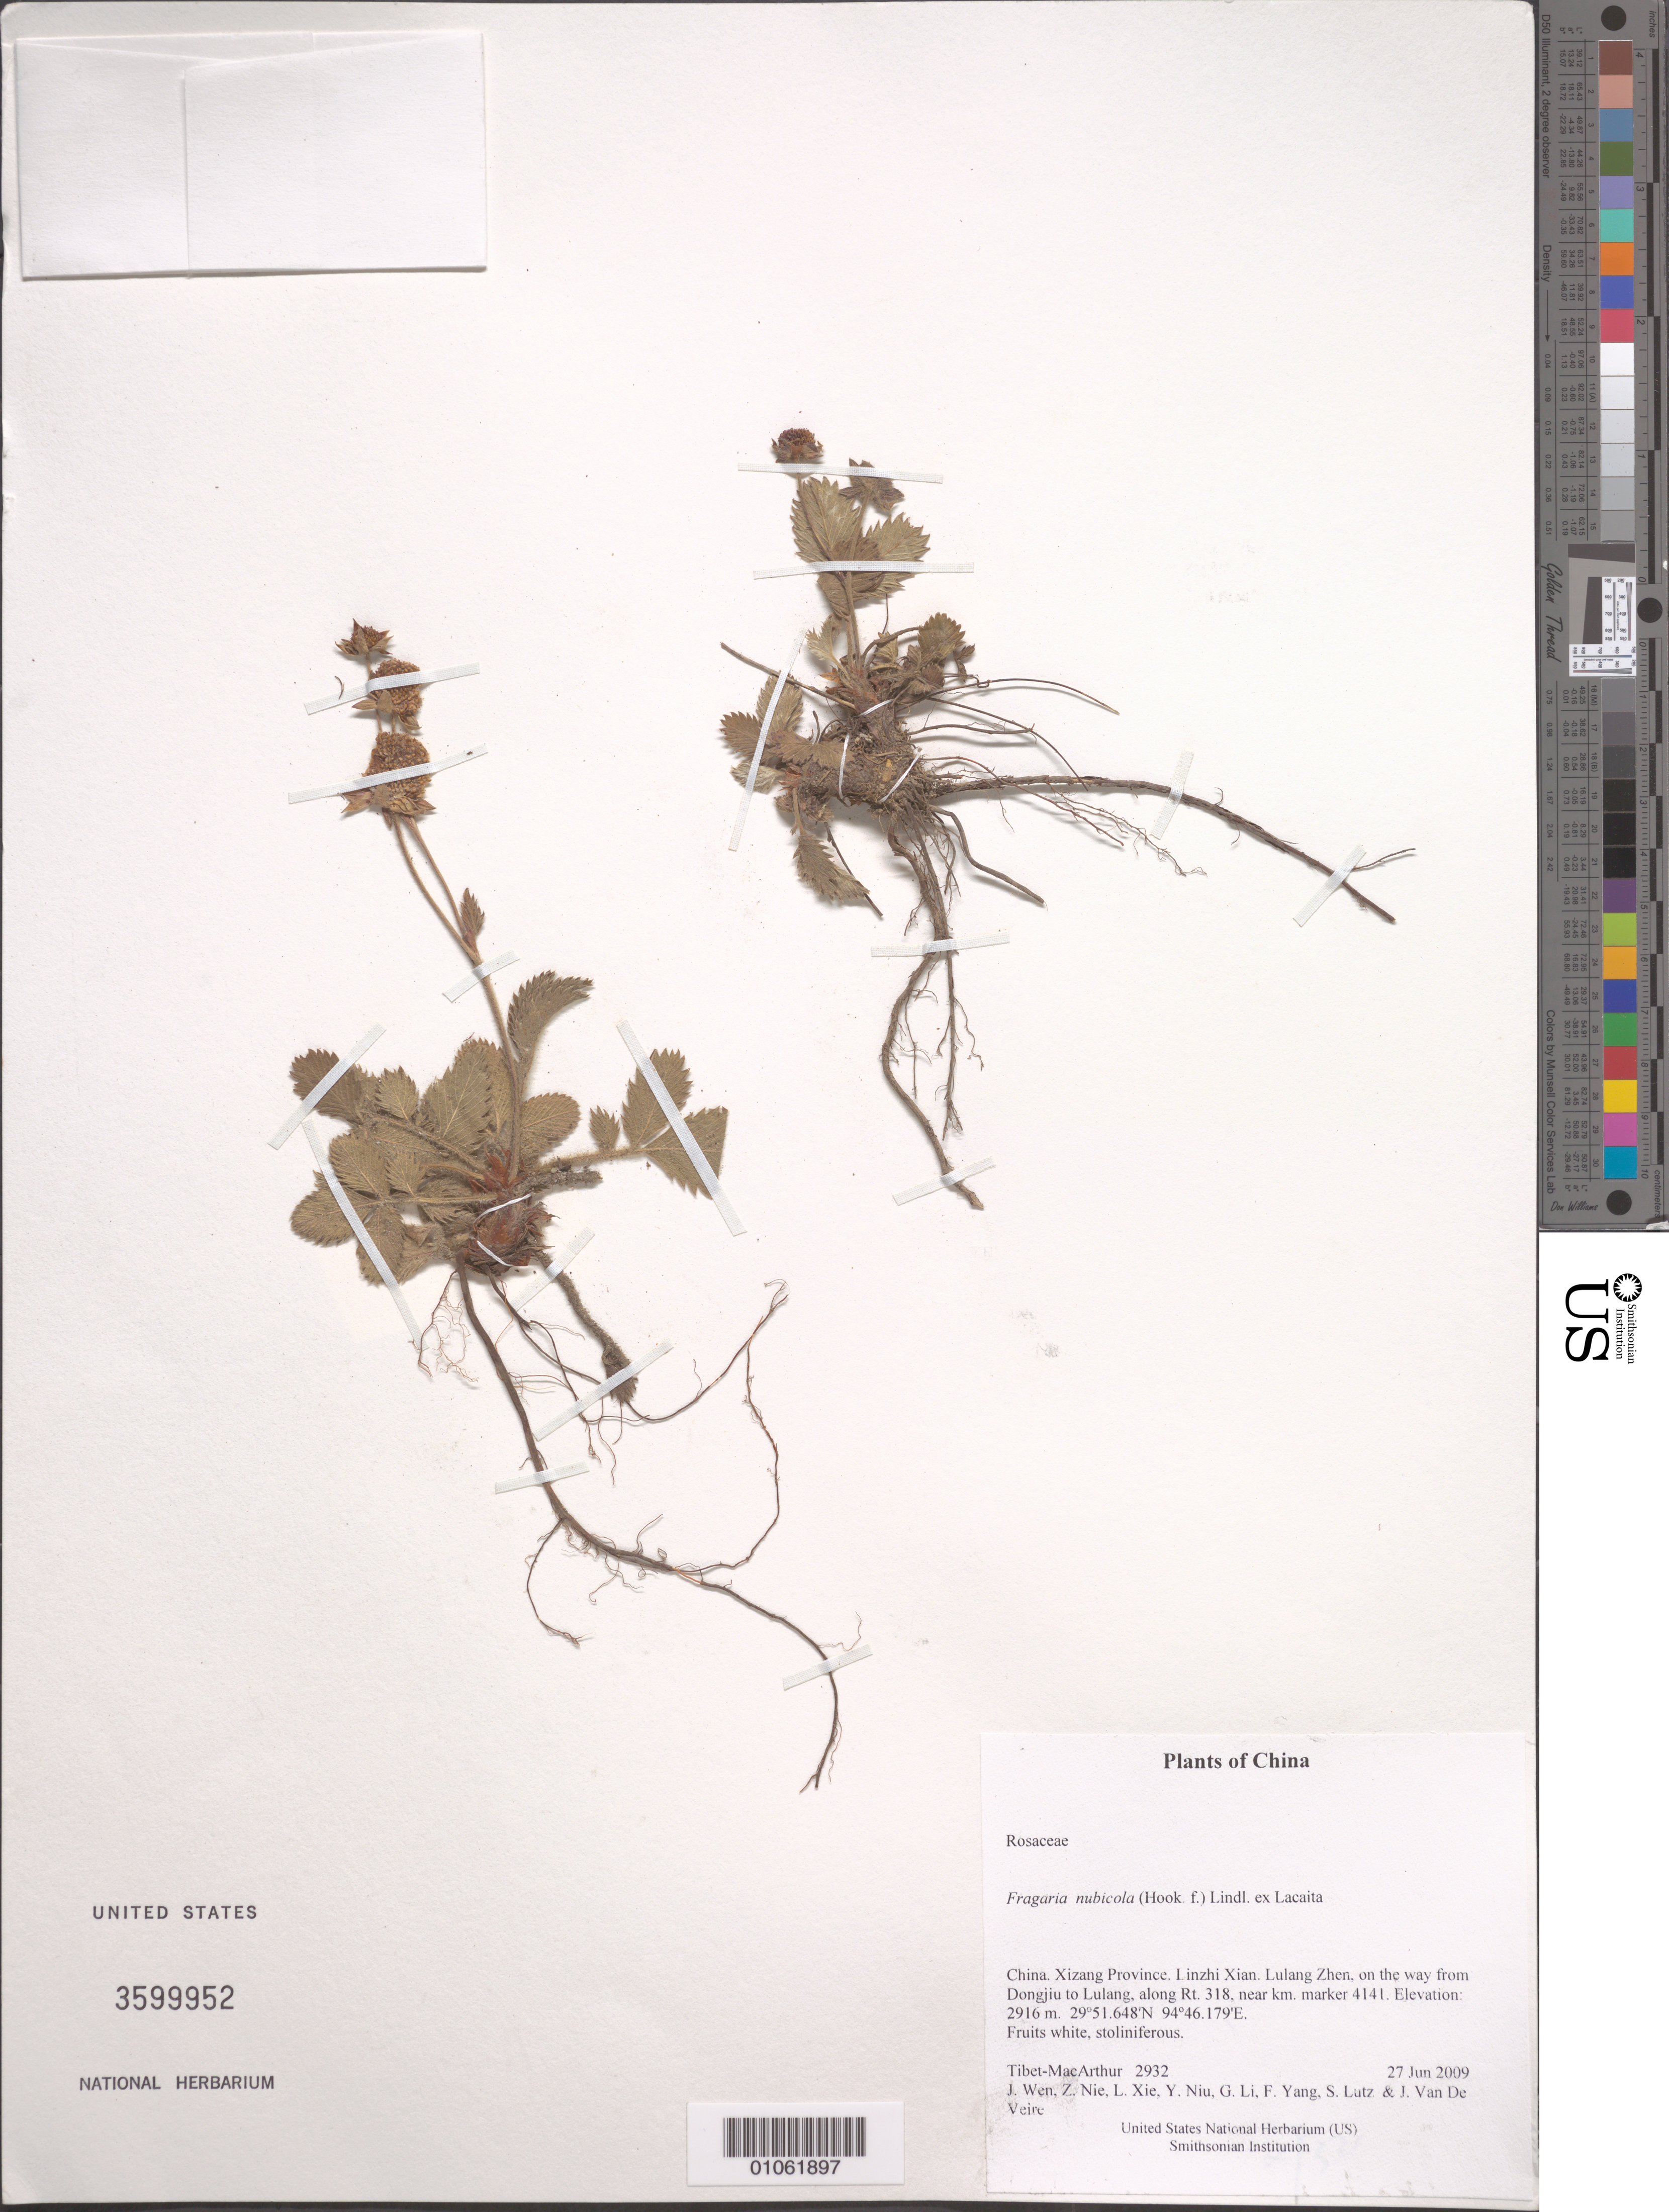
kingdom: Plantae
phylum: Tracheophyta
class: Magnoliopsida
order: Rosales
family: Rosaceae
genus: Fragaria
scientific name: Fragaria nubicola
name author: (Hook. f.) Lindl. ex Lacaita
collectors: Tibet-MacArthur, J. Wen, Z. Nie, L. Xie, Y. Niu, G. Li, F. Yang, S. Lutz & J. Van De Veire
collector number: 2932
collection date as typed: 27 Jun 2009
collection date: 2009-06-27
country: China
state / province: Xizang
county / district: Linzhi Xian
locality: Lulang Zhen, on the way from Dongjiu to Lulang, along Rt. 318, near km. marker 4141.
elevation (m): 2916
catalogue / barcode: US 3599952